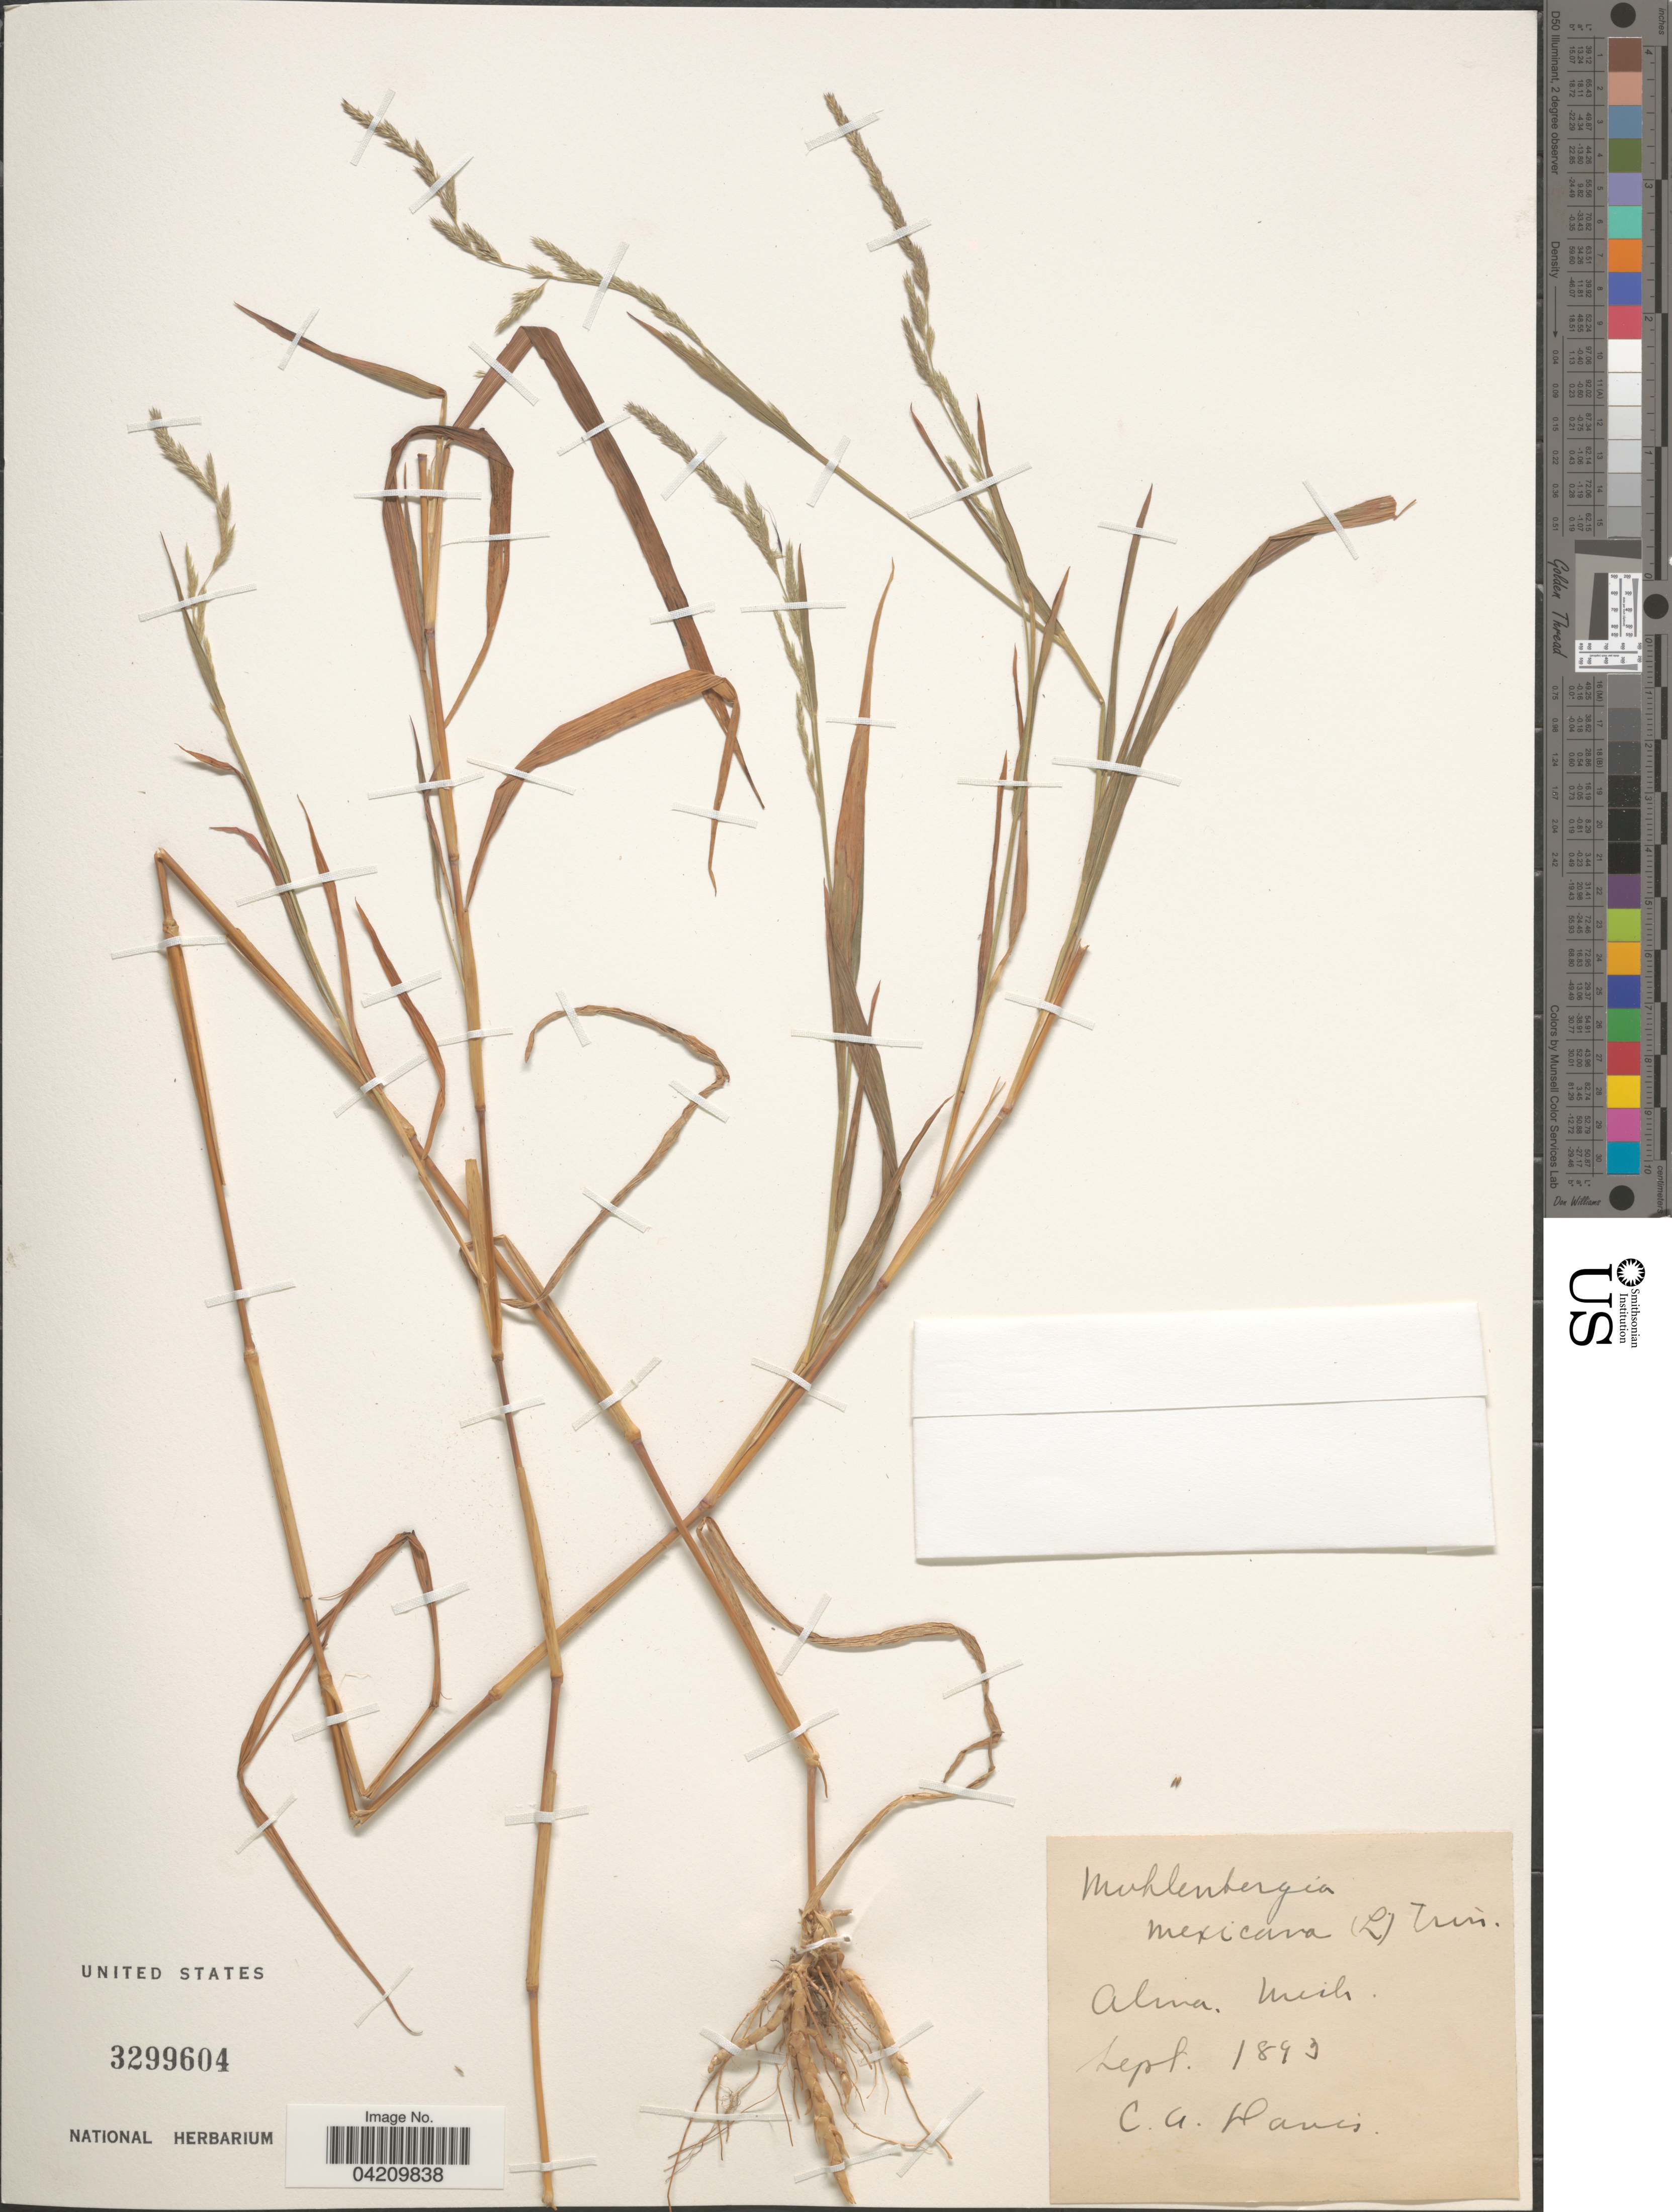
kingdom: Plantae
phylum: Tracheophyta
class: Liliopsida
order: Poales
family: Poaceae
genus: Muhlenbergia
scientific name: Muhlenbergia mexicana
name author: (L.) Trin.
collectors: C. Davis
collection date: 1893-09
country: United States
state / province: Michigan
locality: Alma.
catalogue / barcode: US 3299604